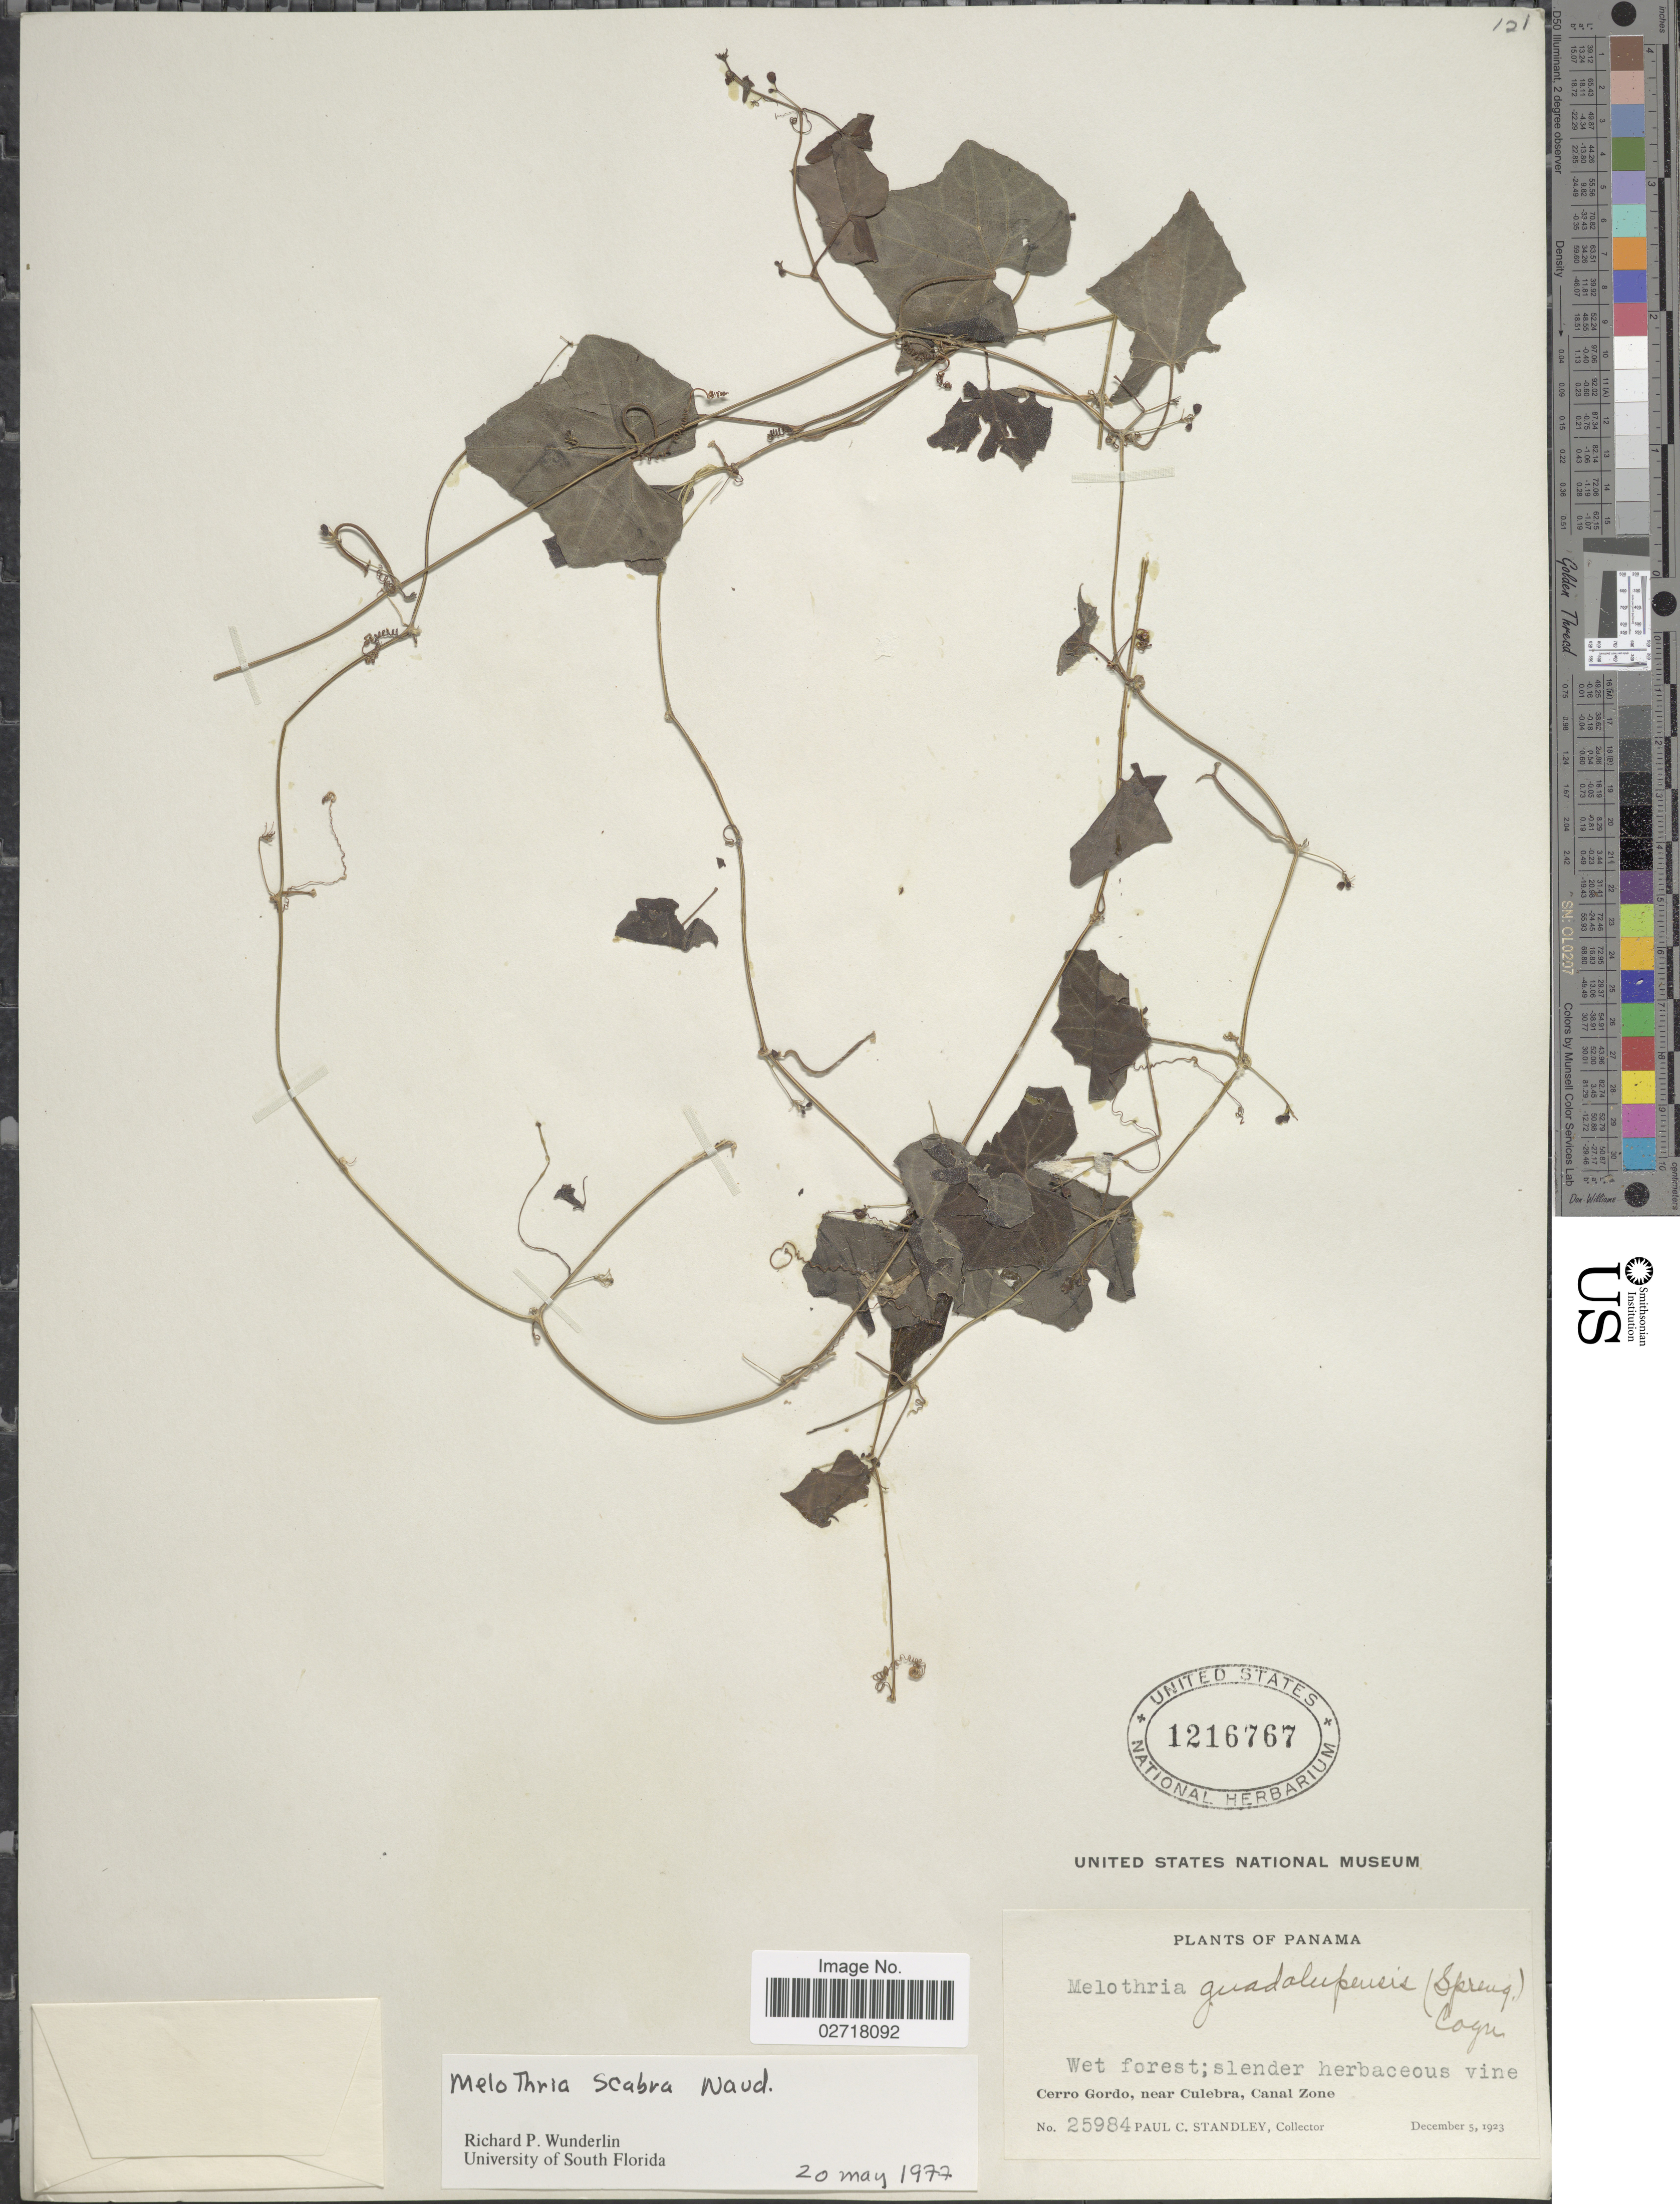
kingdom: Plantae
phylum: Tracheophyta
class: Magnoliopsida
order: Cucurbitales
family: Cucurbitaceae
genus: Melothria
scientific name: Melothria scabra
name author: Naudin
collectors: P. C. Standley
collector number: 25984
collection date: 1923-12-05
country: Panama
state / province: Colón / Panamá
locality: Cerro Gordo, near Culebra, Canal Zone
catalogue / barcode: US 1216767